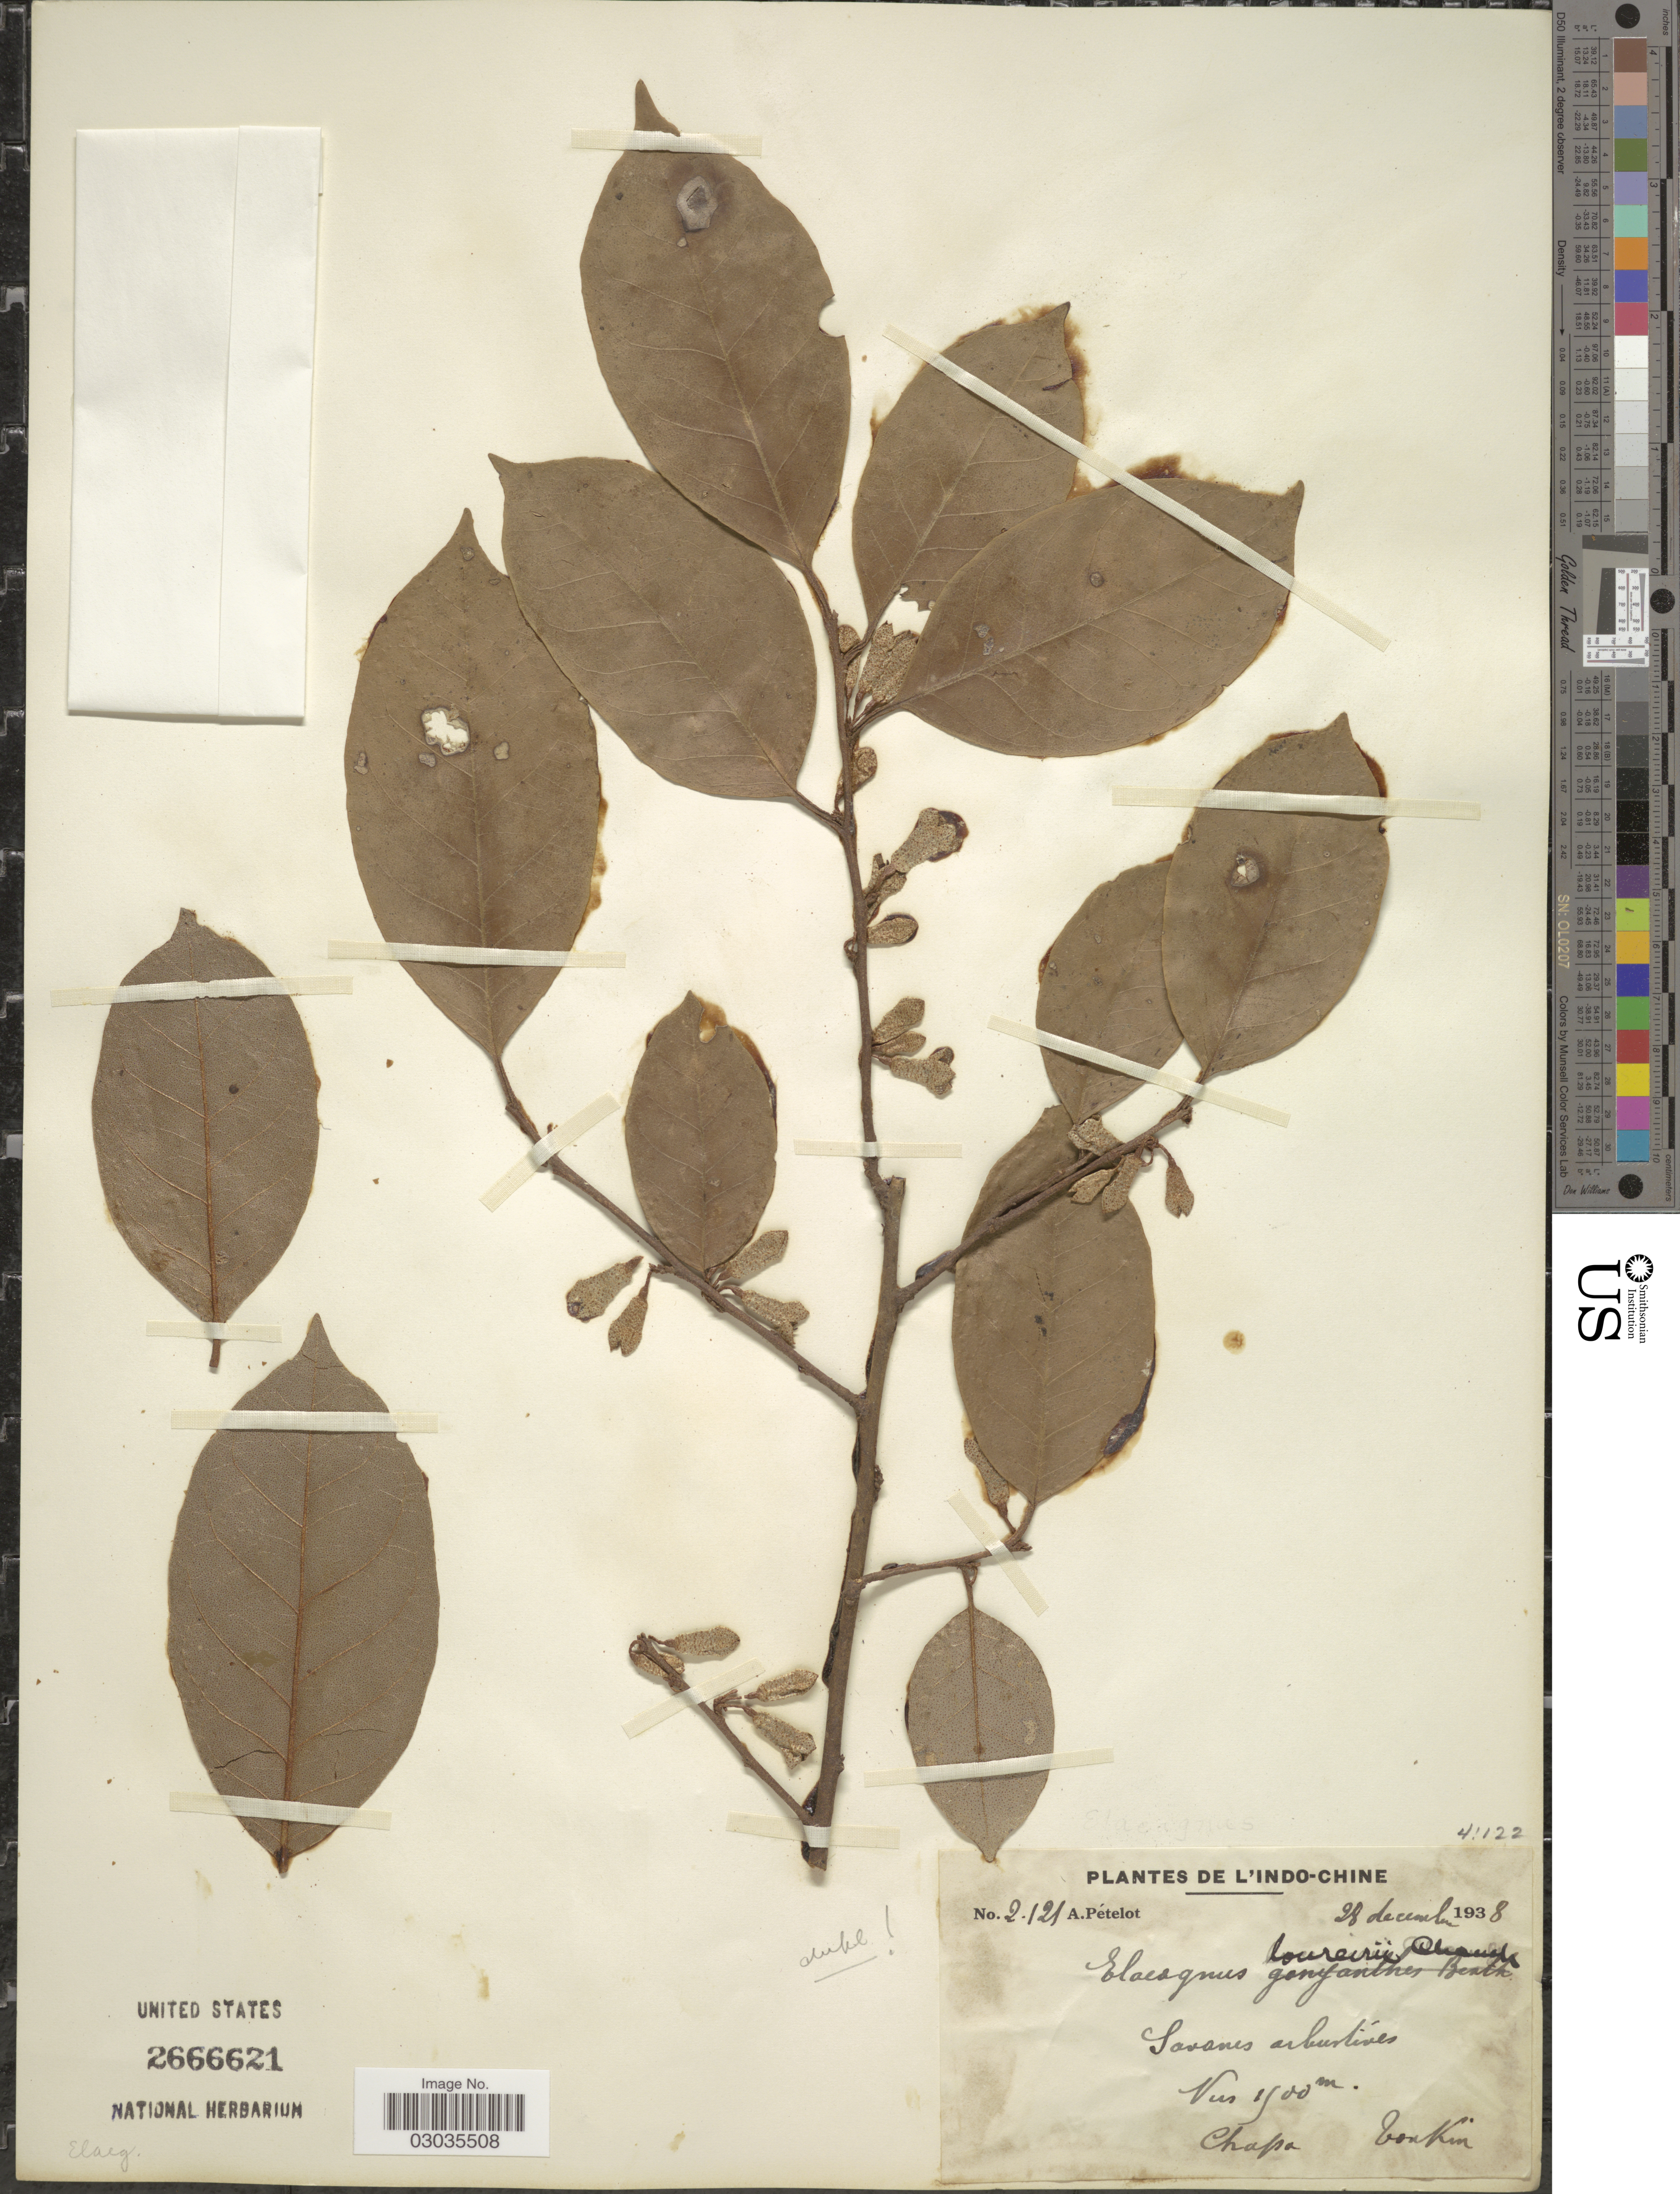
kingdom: Plantae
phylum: Tracheophyta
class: Magnoliopsida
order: Rosales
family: Elaeagnaceae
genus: Elaeagnus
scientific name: Elaeagnus loureiri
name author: Champ. ex Benth.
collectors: A. Petelot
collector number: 2121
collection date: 1938-12-28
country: Vietnam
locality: Indo-Chine. Chapa. Tonkin.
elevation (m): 1500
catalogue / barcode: US 2666621